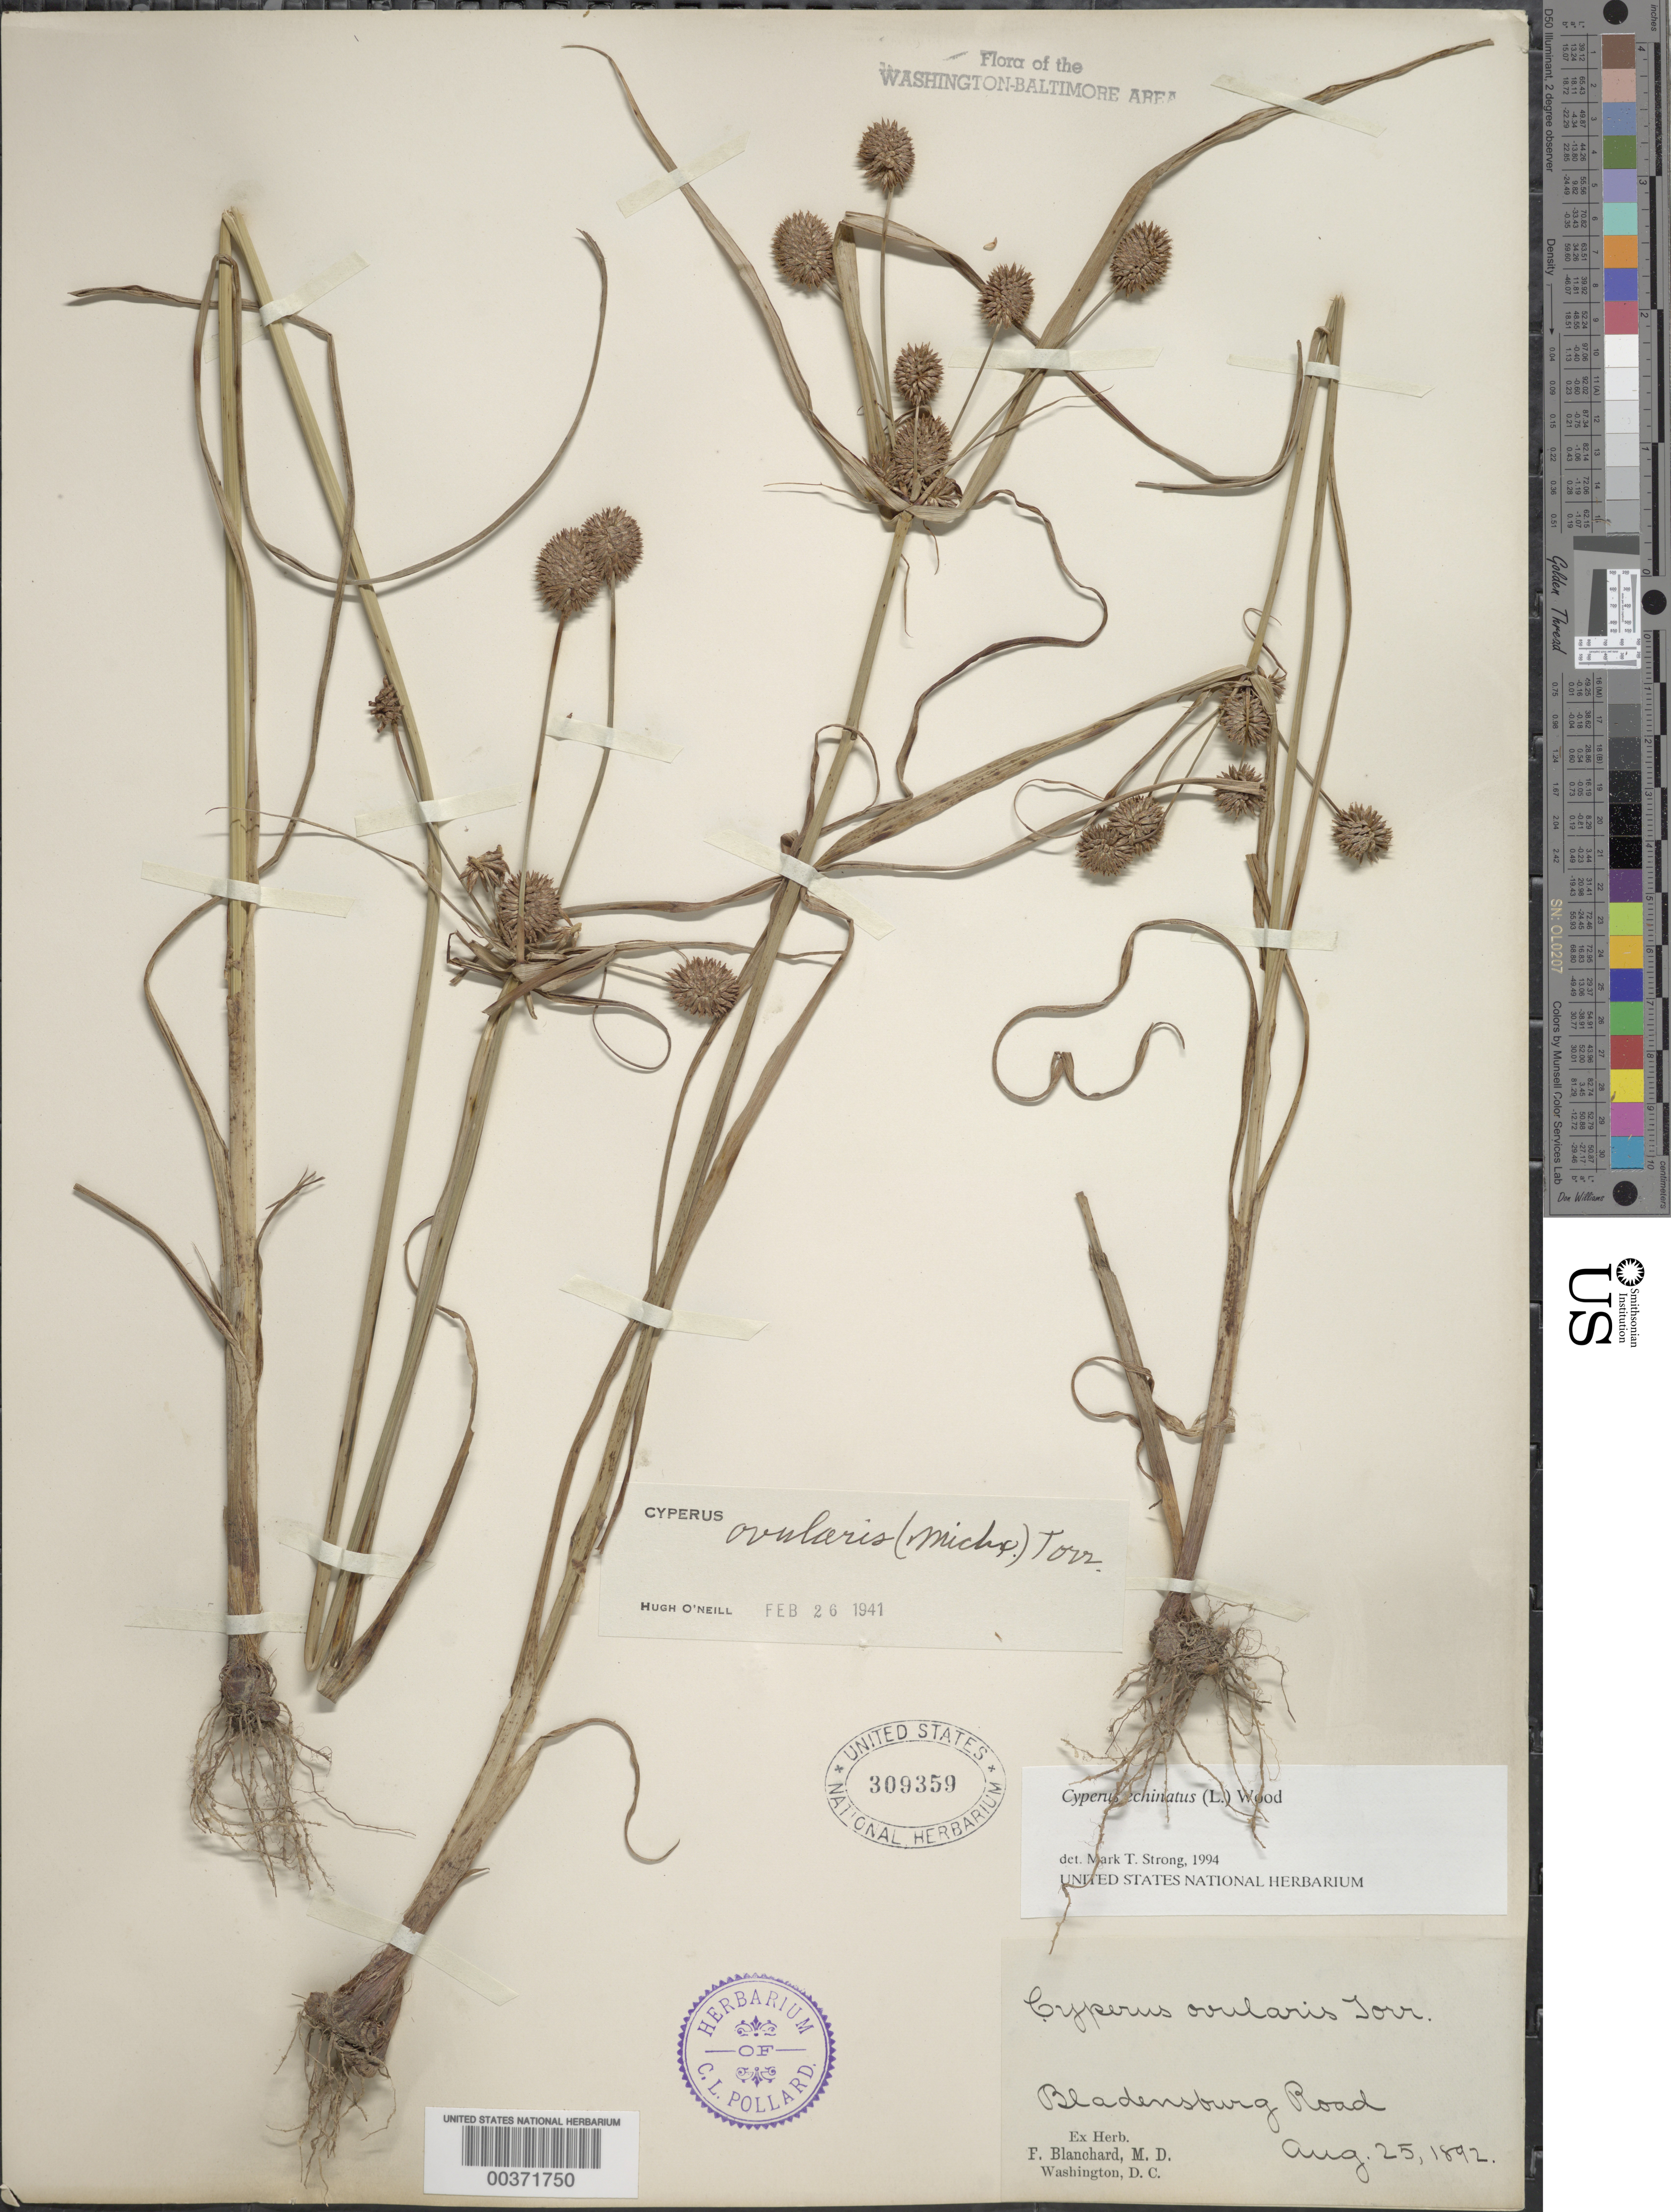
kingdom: Plantae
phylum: Tracheophyta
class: Liliopsida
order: Poales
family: Cyperaceae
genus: Cyperus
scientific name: Cyperus echinatus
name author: (L.) Alph. Wood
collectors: F. Blanchard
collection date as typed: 25 Aug 1892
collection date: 1892-08-25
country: United States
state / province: Maryland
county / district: Prince George's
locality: Bladensburg Road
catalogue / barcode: US 309359